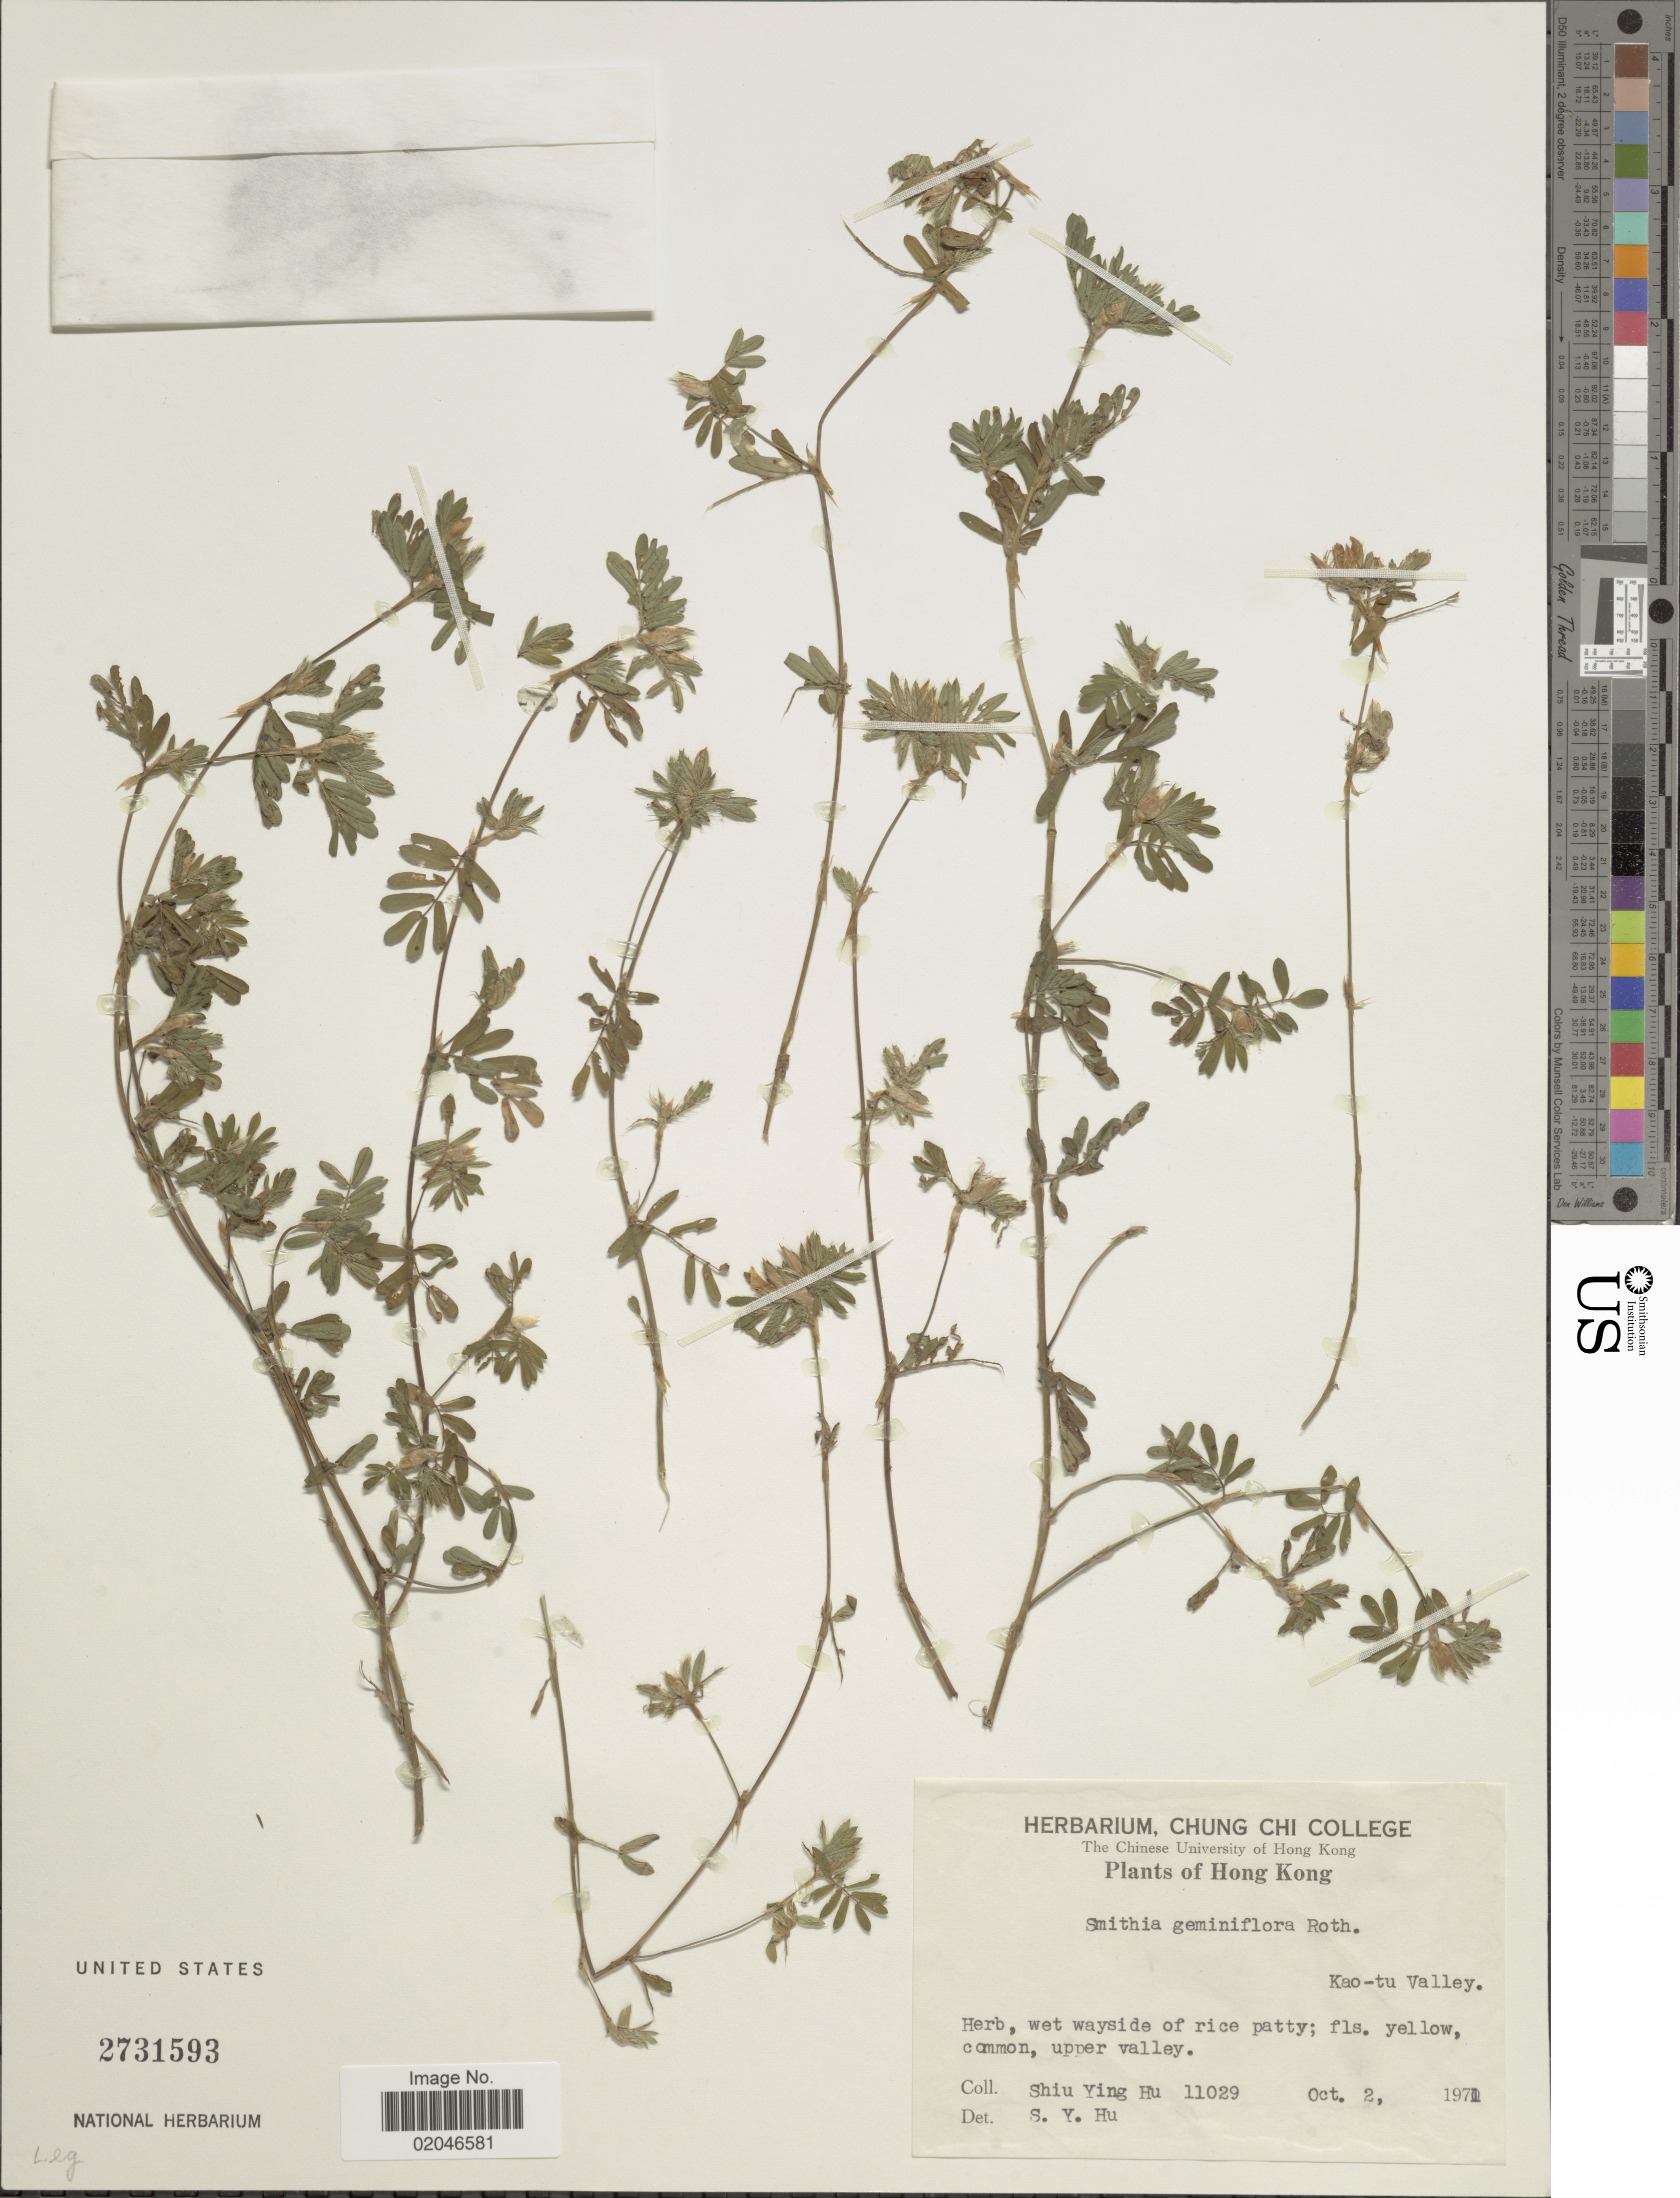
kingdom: Plantae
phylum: Tracheophyta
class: Magnoliopsida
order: Fabales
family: Fabaceae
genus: Smithia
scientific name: Smithia geminiflora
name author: Roth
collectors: S. Y. Hu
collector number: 11029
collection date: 1971-10-02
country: China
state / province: Hong Kong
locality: Kao-tu Valley, wet wayside of rice patty, upper valley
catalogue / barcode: US 2731593